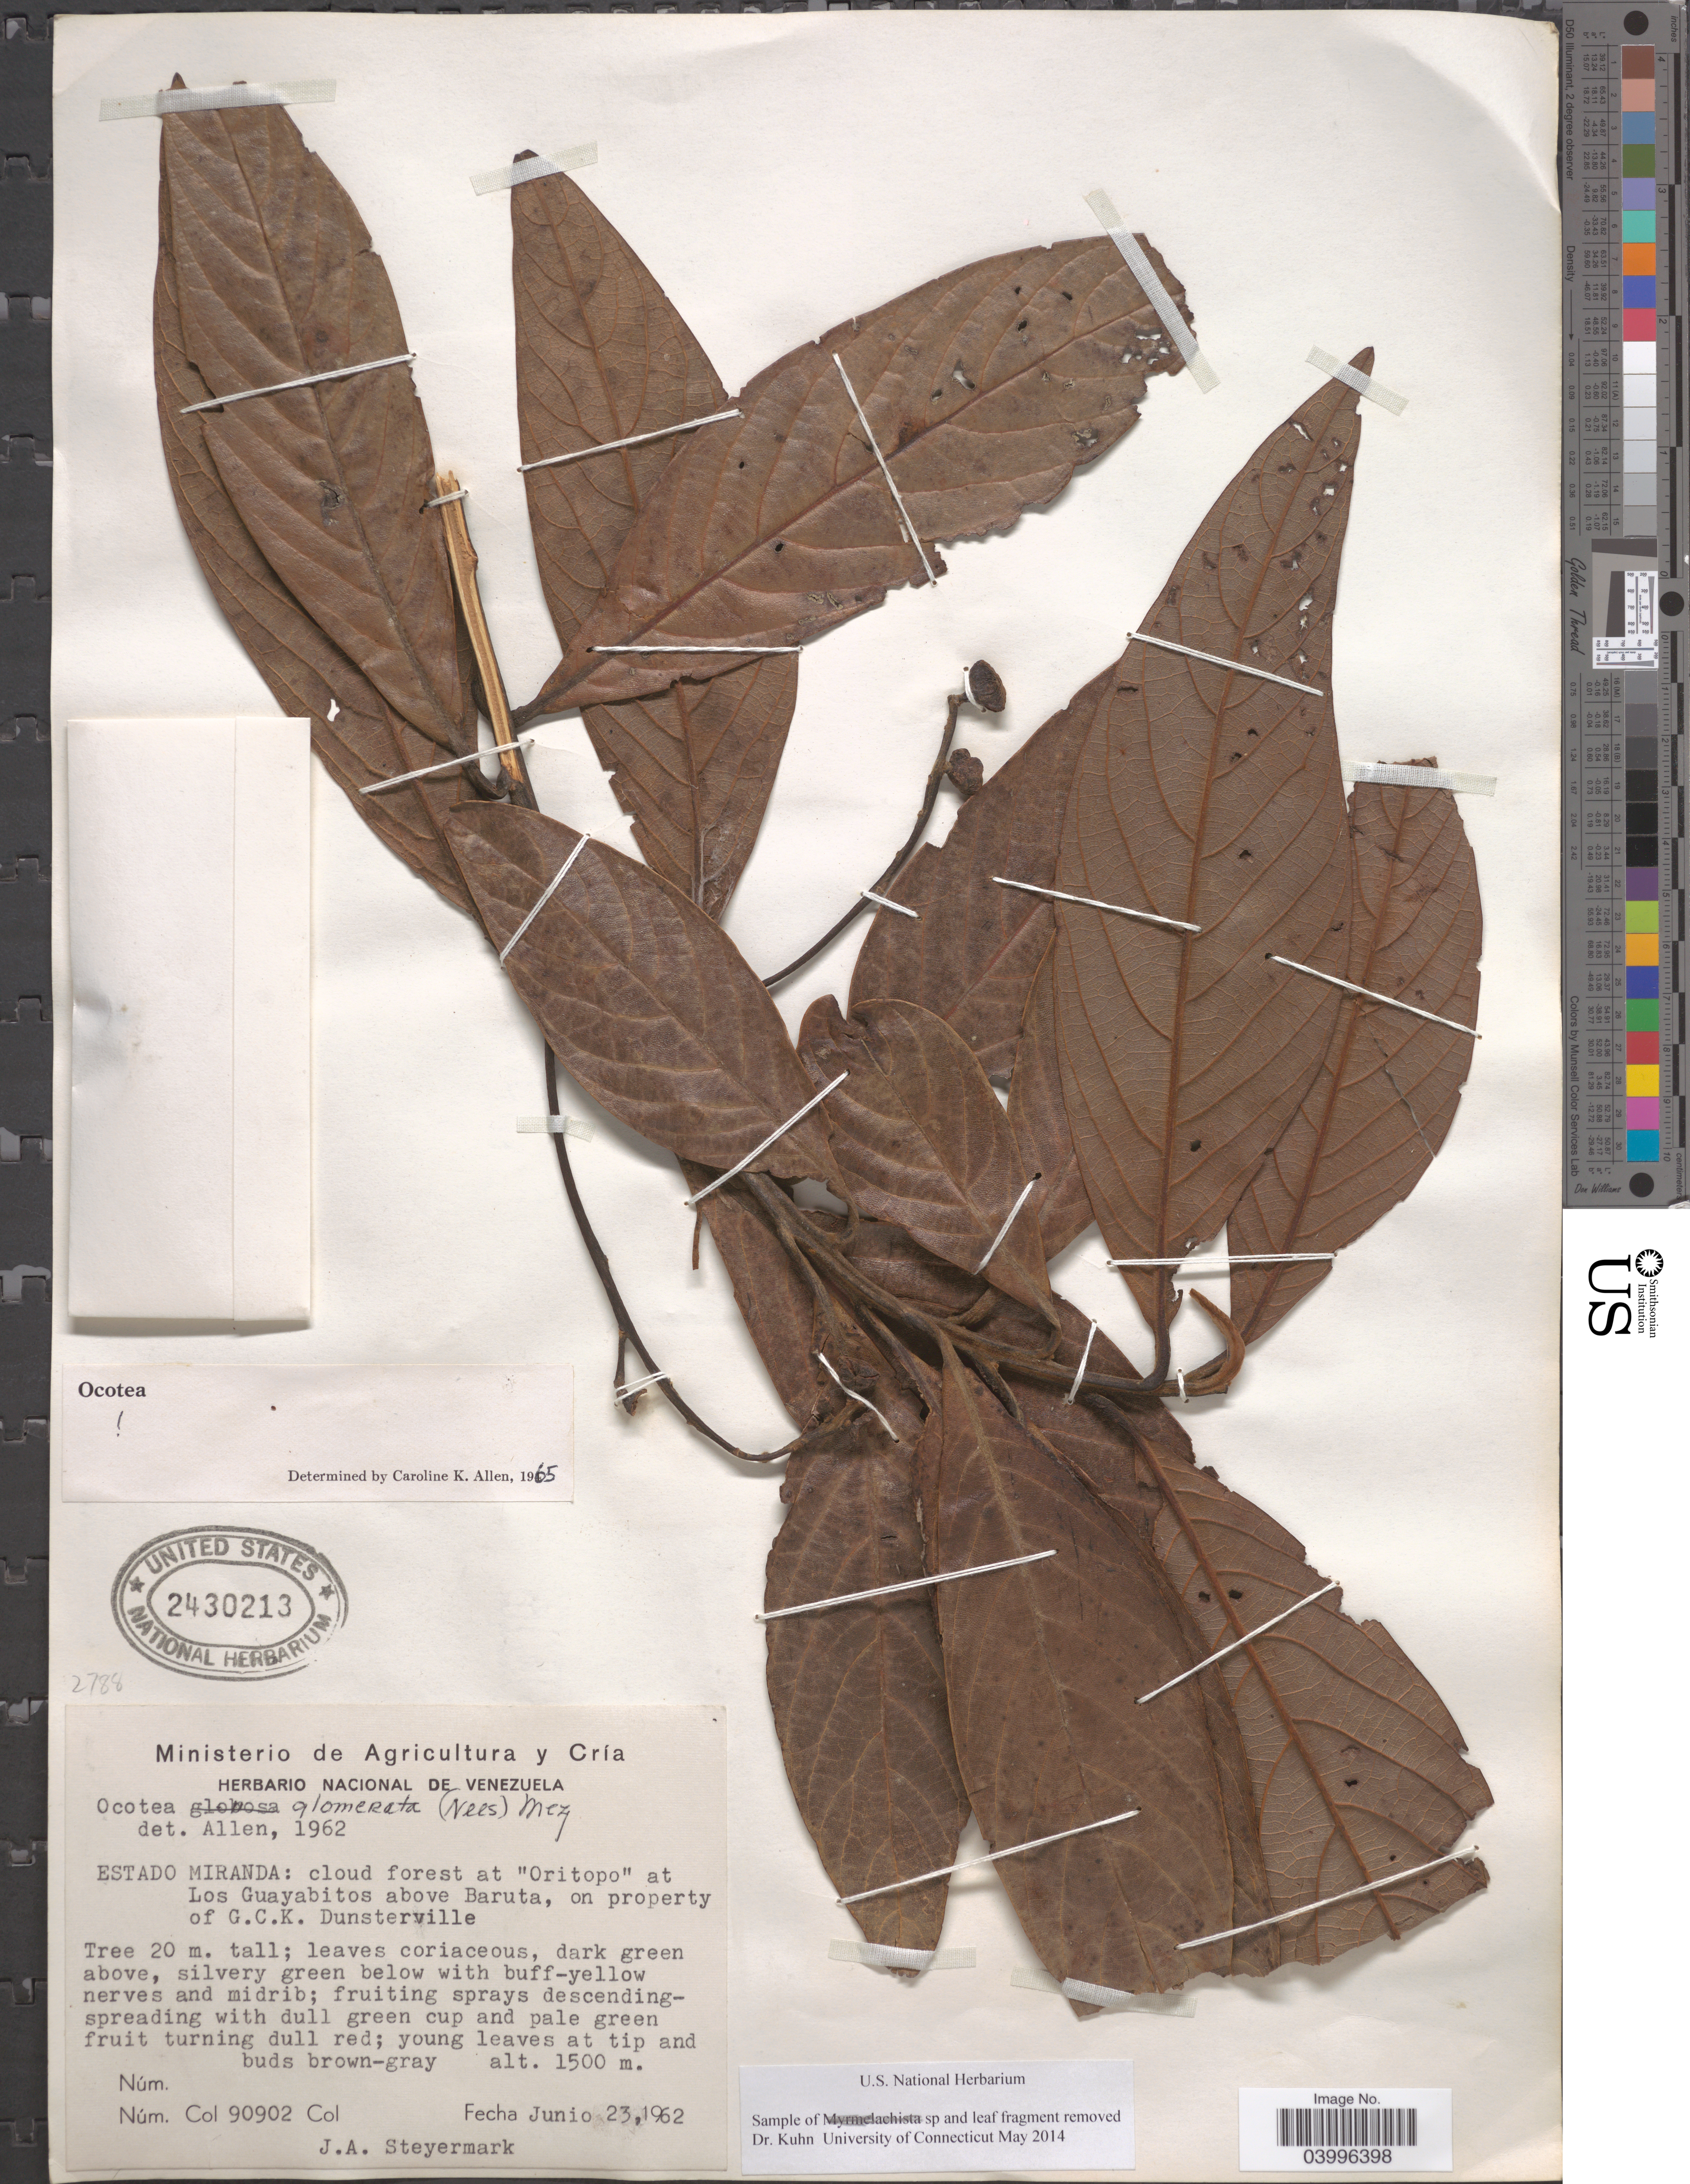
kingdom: Plantae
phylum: Tracheophyta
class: Magnoliopsida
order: Laurales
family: Lauraceae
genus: Ocotea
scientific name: Ocotea glomerata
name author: (Nees) Mez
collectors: J. Steyermark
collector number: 90902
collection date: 1962-06-23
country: Venezuela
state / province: Miranda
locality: Cloud forest at "Oritopo" at Los Guayabitos above Baruta, on property of G.C.K. Dunsterville.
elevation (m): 1500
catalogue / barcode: US 2430213